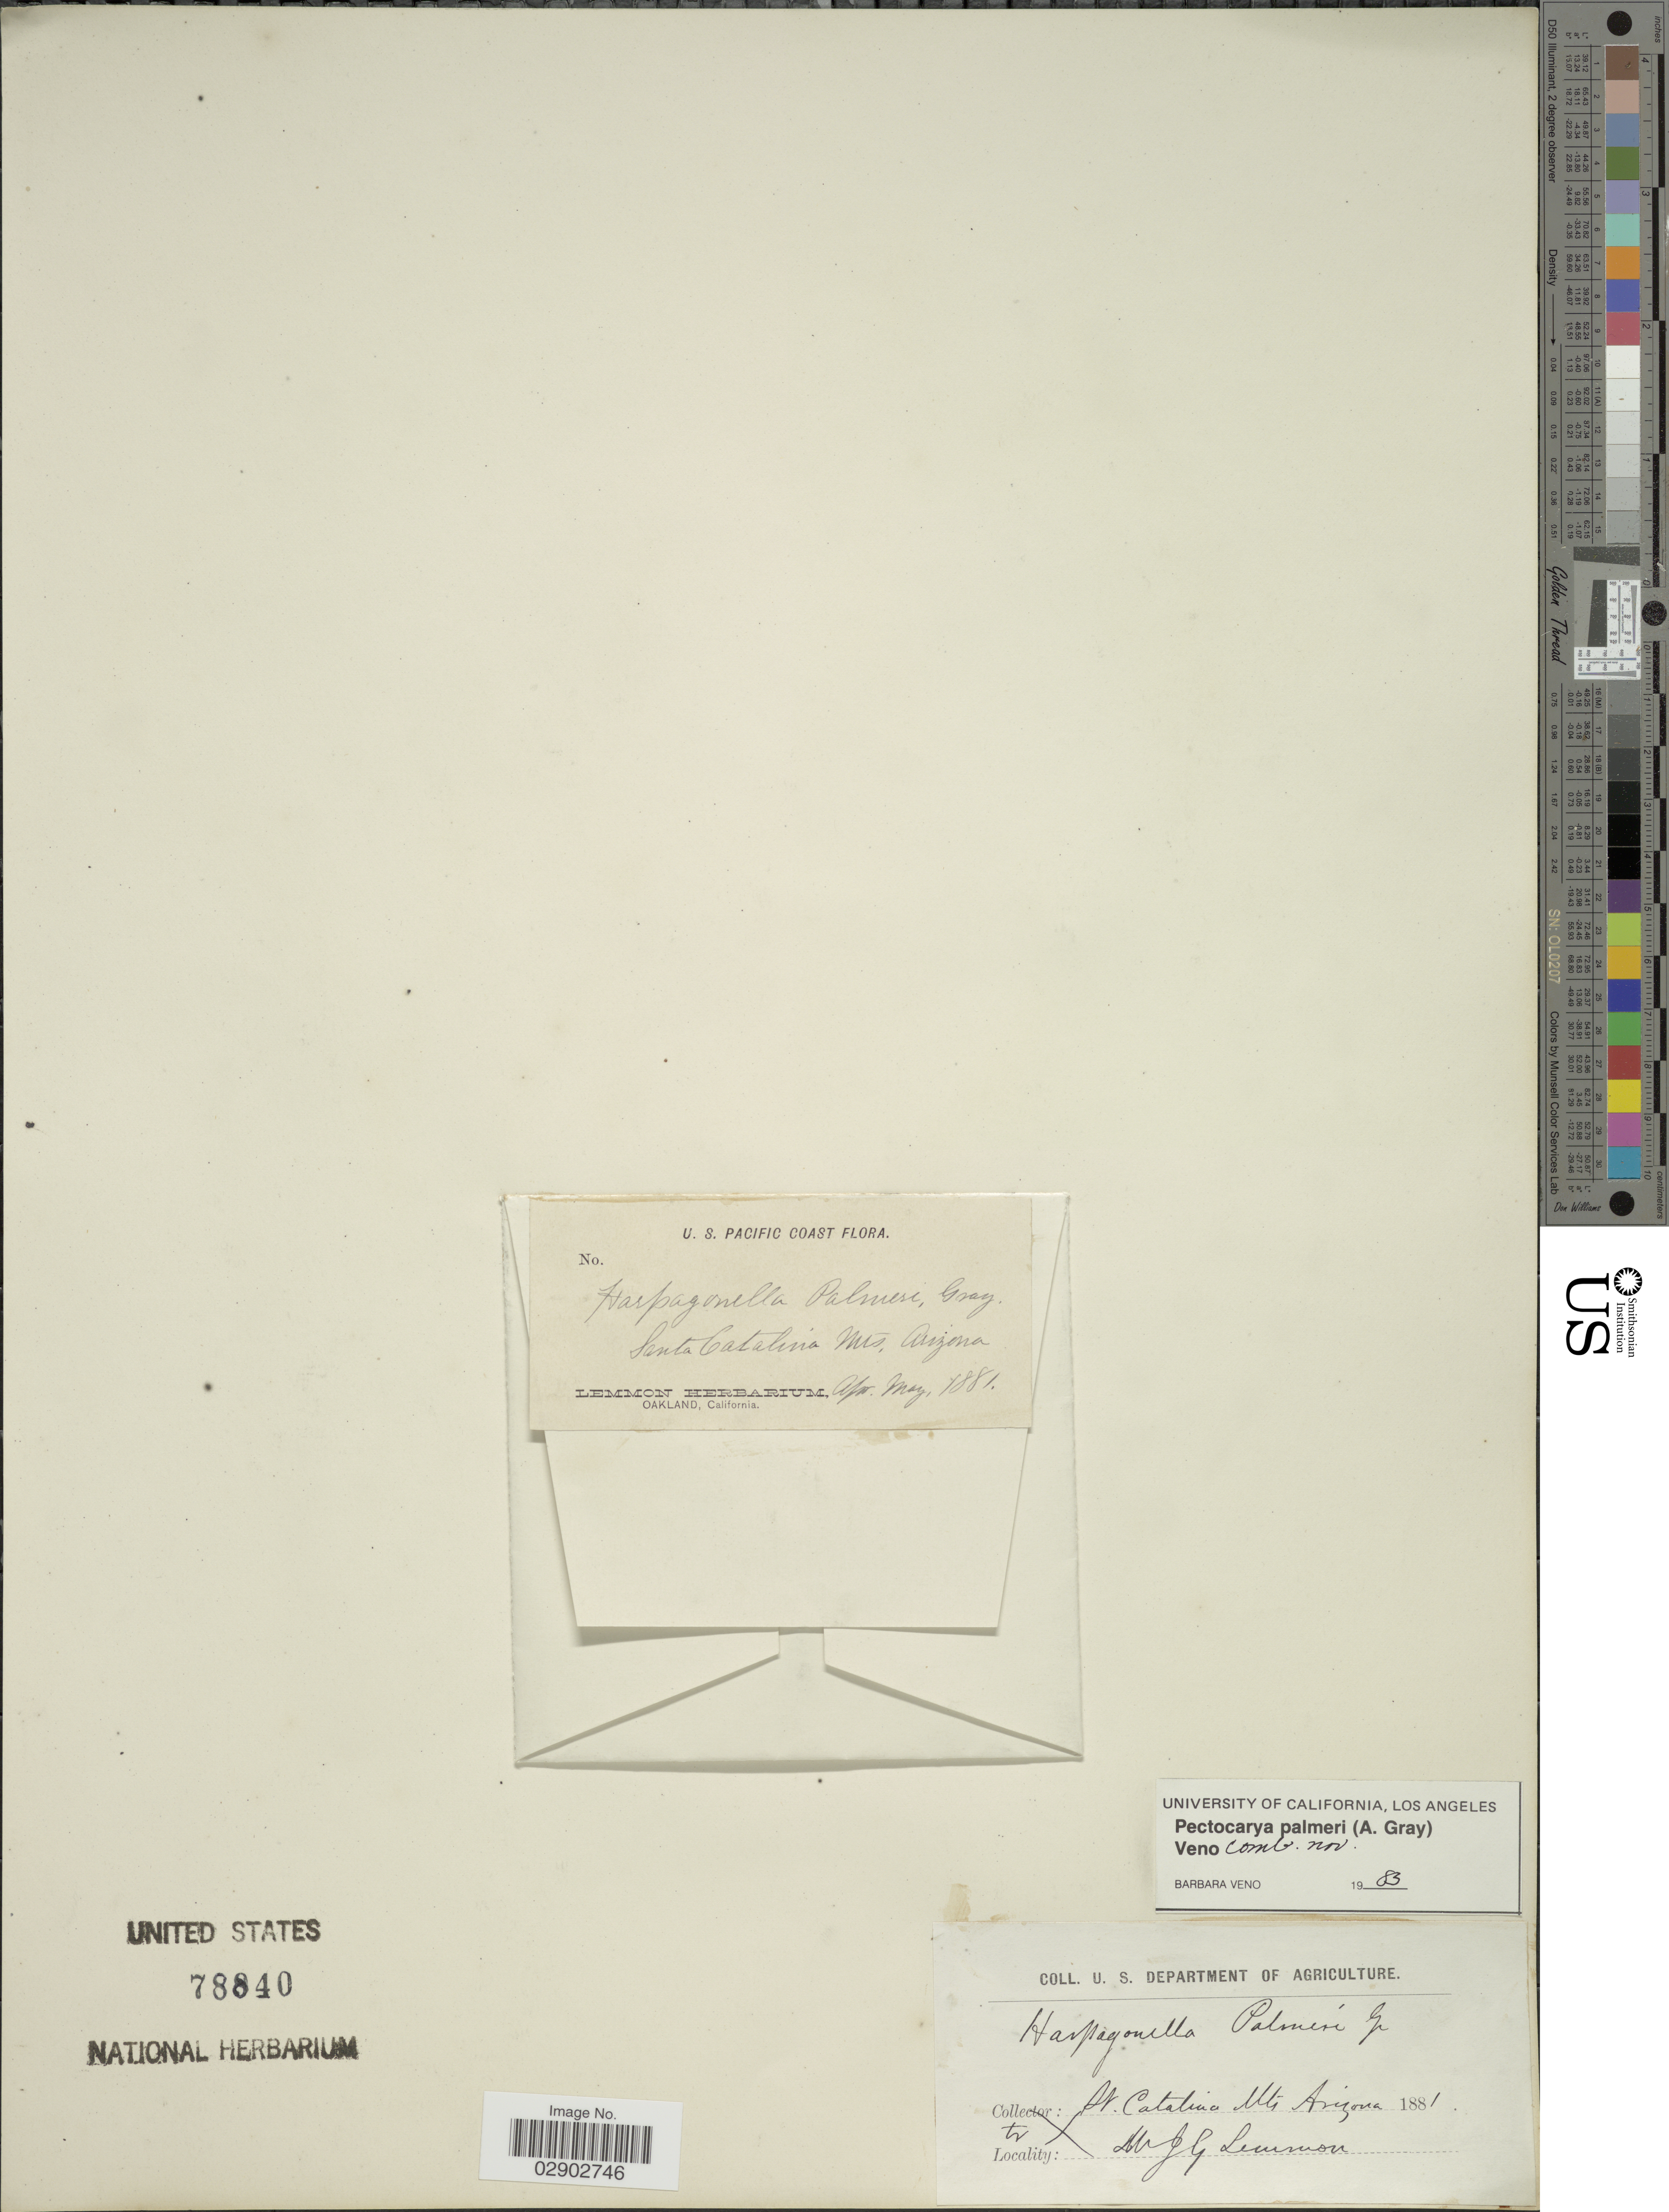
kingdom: Plantae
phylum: Tracheophyta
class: Magnoliopsida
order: Boraginales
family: Boraginaceae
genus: Harpagonella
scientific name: Harpagonella palmeri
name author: A. Gray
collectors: J. Lemmon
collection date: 1881-04/1881-05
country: United States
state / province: Arizona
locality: Pacific Coast. Santa Catalina Mts.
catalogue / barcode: US 78840